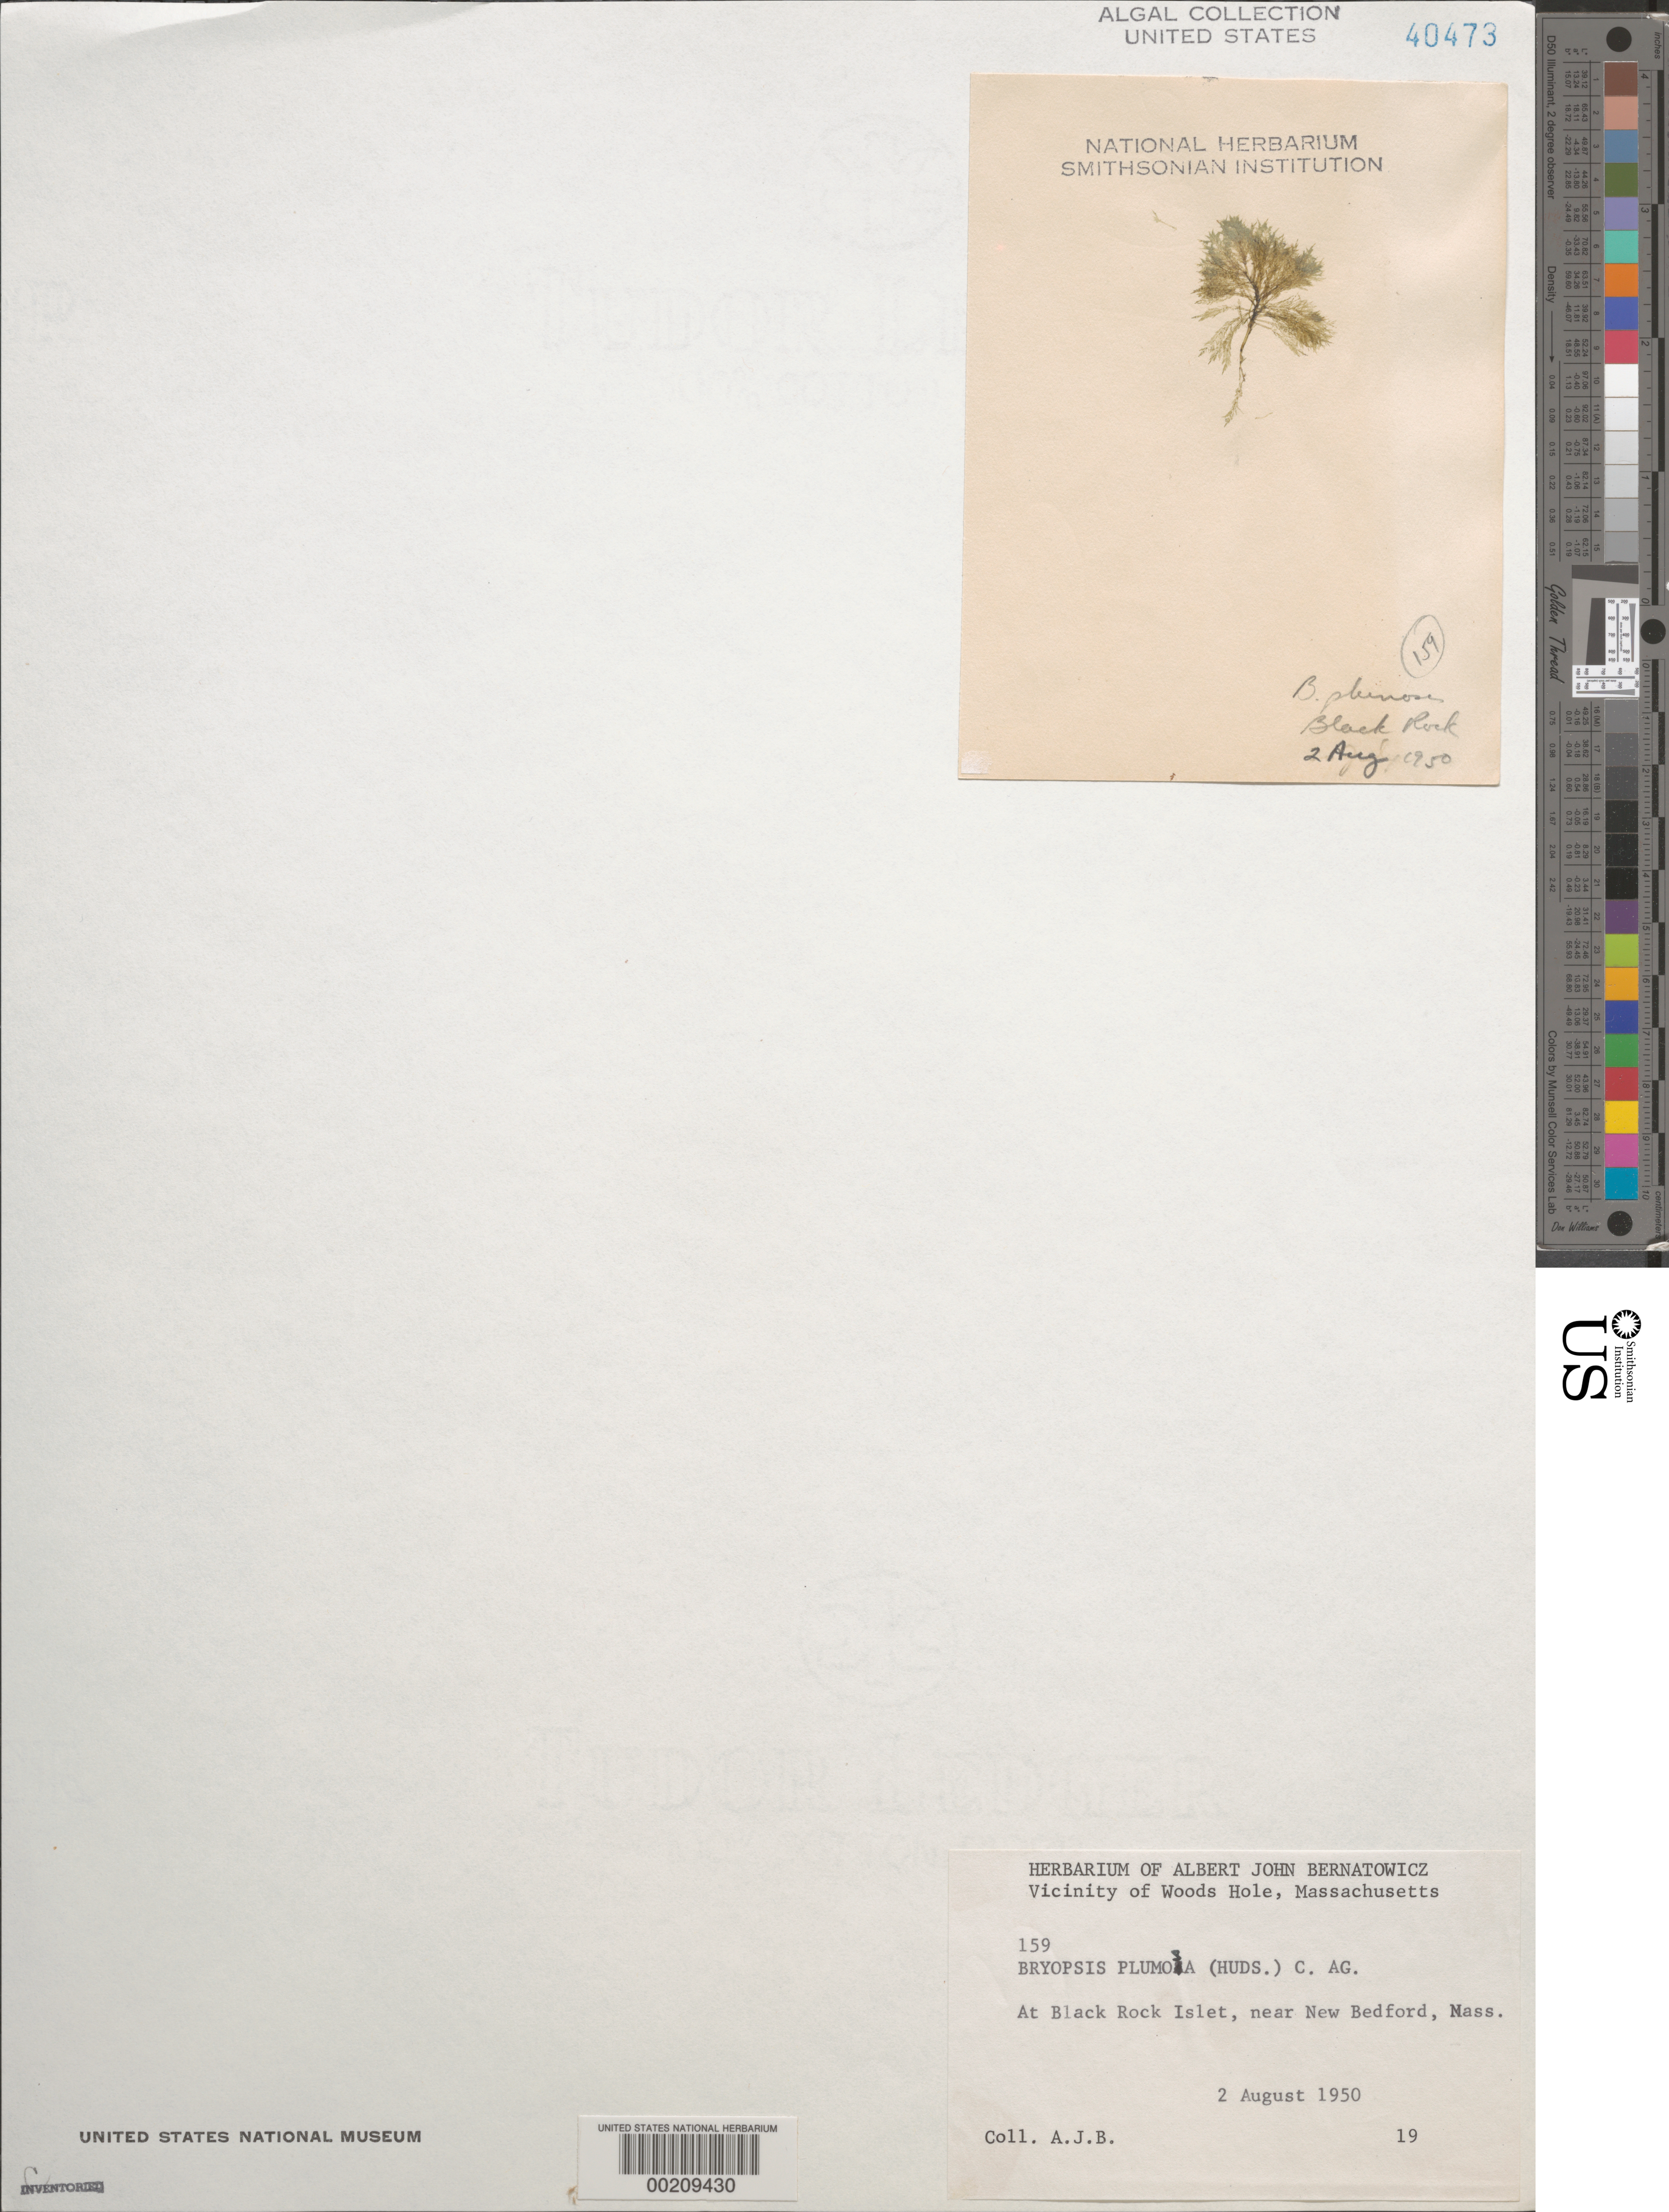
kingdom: Plantae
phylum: Chlorophyta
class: Ulvophyceae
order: Bryopsidales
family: Bryopsidaceae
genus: Bryopsis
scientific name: Bryopsis plumosa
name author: (Huds.) C. Agardh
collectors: A. Bernatowicz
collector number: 159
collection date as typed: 02 Aug 1950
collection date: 1950-08-02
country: United States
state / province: Massachusetts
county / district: Bristol County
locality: Black Rock islet, near New Bedford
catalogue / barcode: US 40473